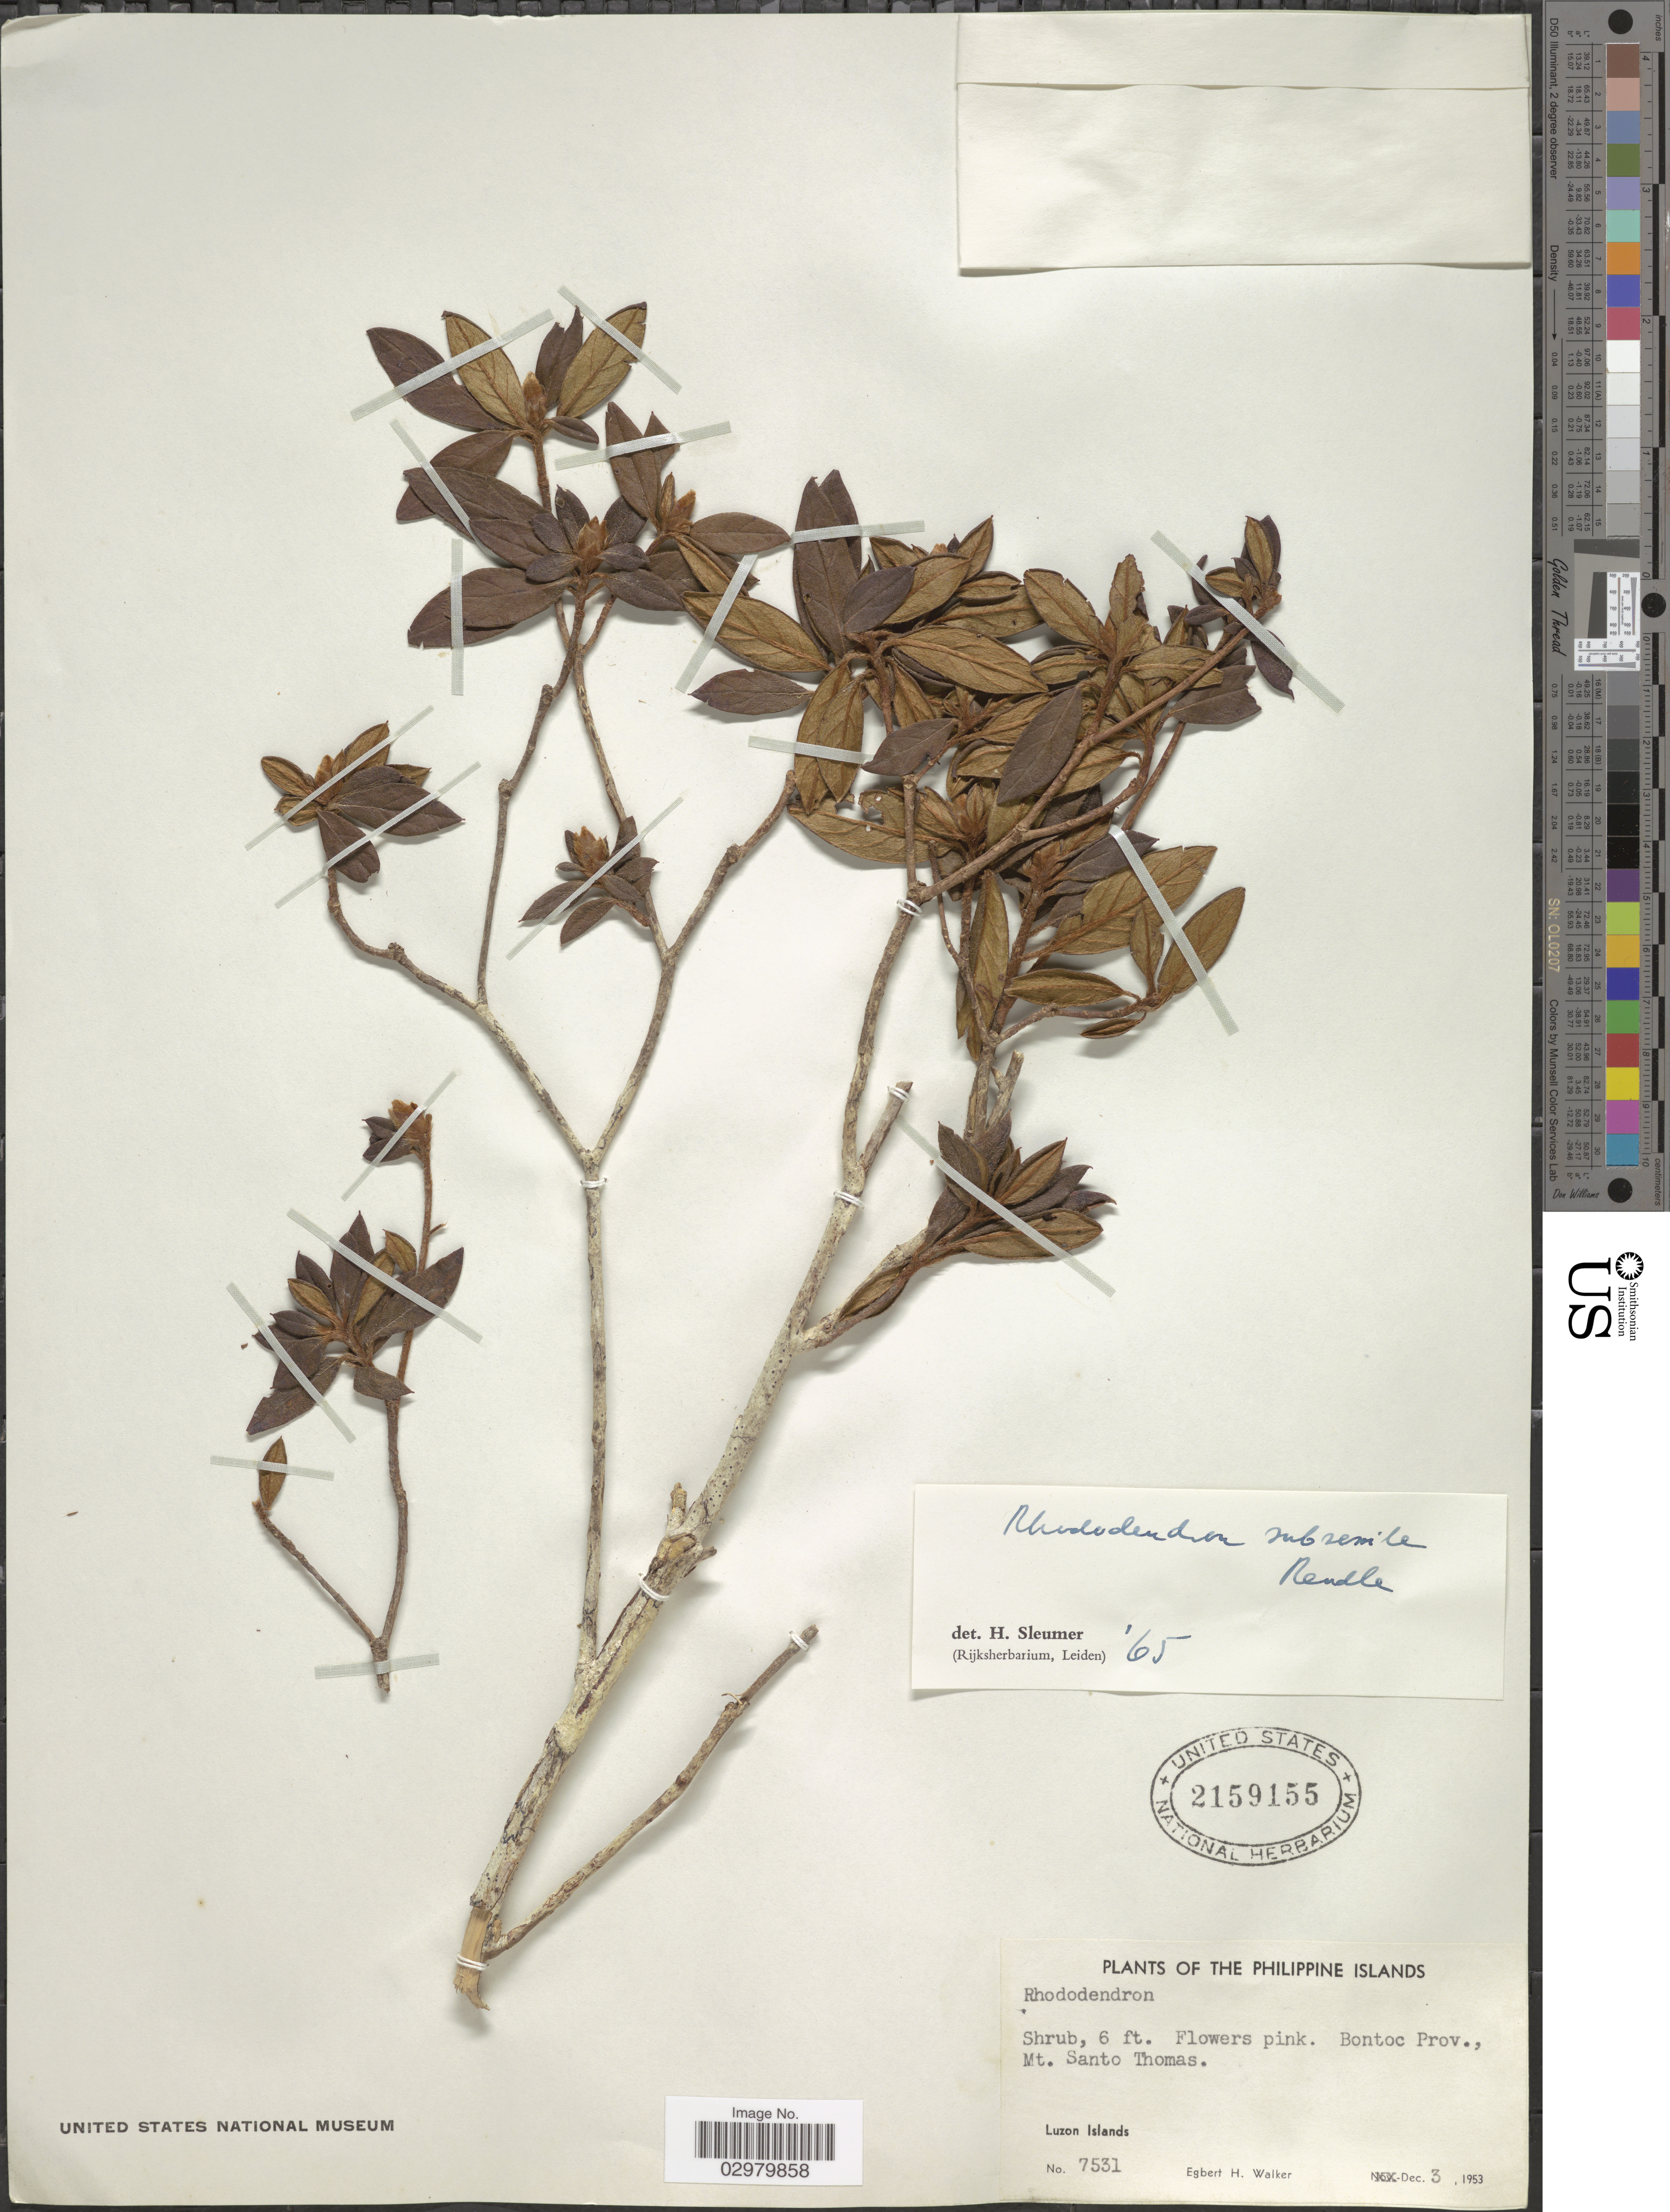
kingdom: Plantae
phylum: Tracheophyta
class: Magnoliopsida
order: Ericales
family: Ericaceae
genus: Rhododendron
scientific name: Rhododendron subsessile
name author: Rendle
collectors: E. H. Walker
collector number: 7531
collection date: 1953-12-03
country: Philippines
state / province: Cordillera (Administrative Region)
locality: Bontoc Prov., Mt. Santo Thomas, Luzon Islands.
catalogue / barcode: US 2159155